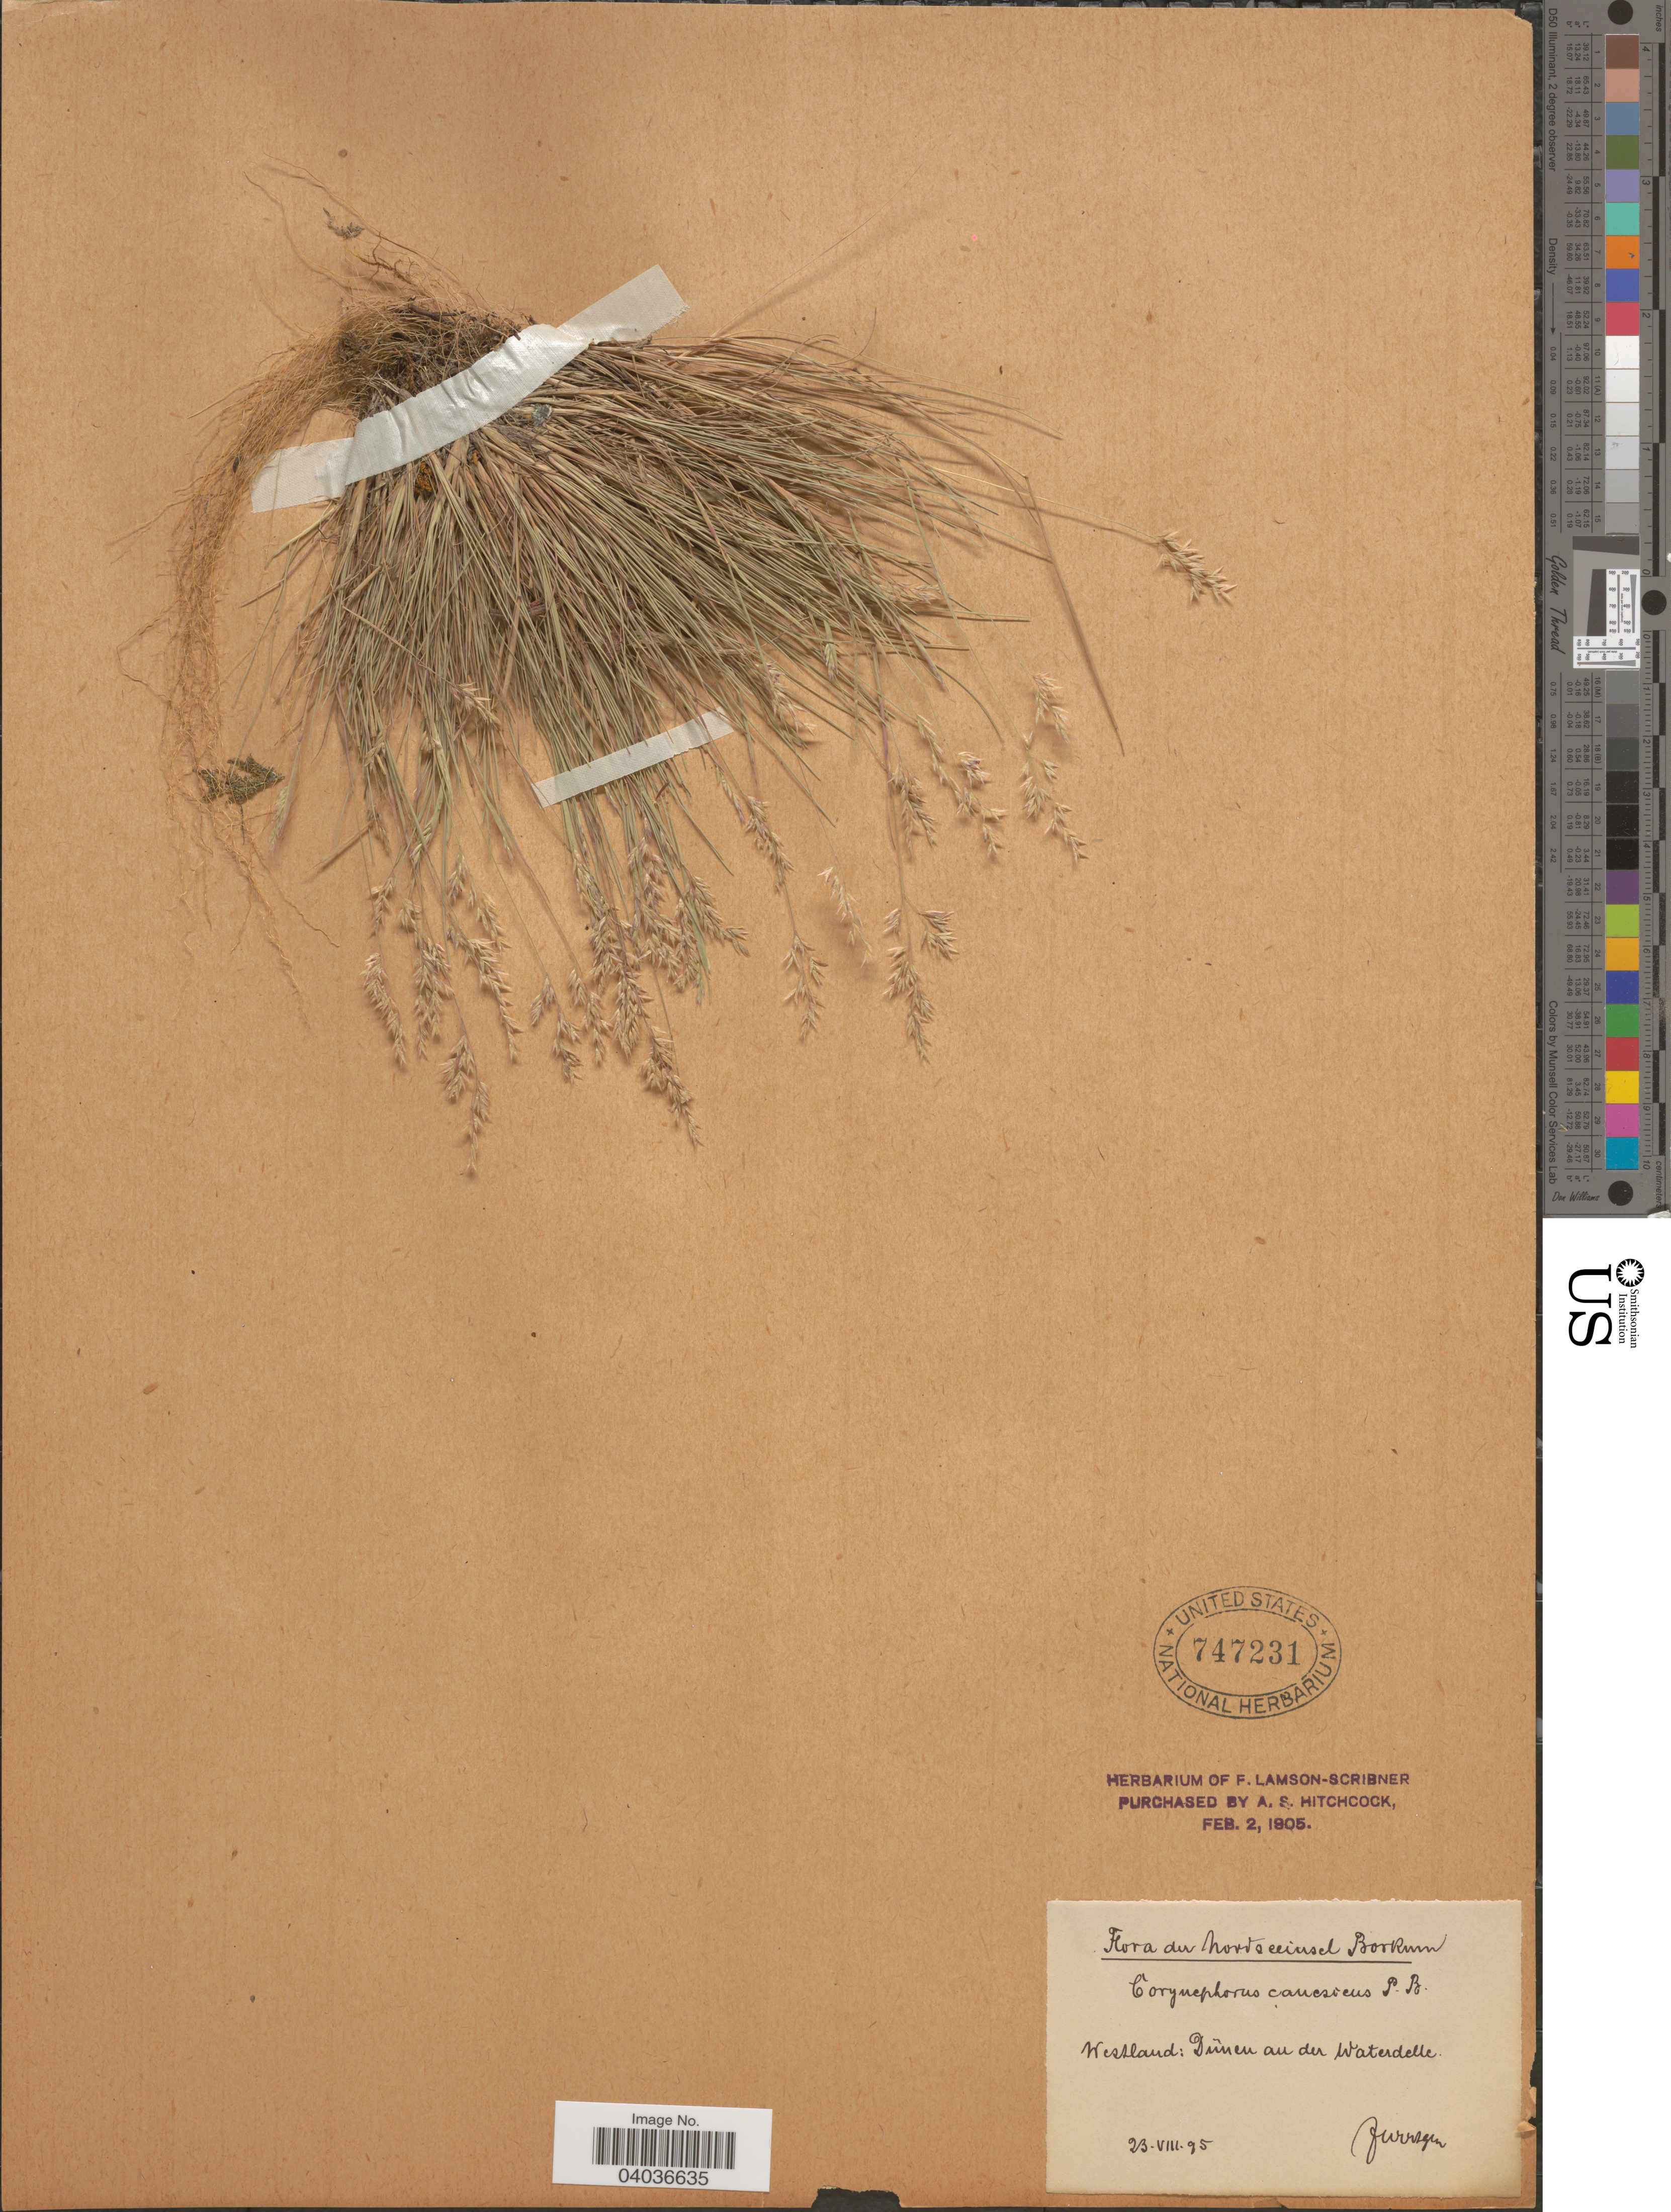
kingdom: Plantae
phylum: Tracheophyta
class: Liliopsida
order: Poales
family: Poaceae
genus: Corynephorus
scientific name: Corynephorus canescens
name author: (L, MEL) P. Beauv.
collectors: F. Wirtgen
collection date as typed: Transcribed d/m/y: 23/8/95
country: Germany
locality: Nordseeinsel Borkum. Westland: Dünen au der Waterdelle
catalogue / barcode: US 747231